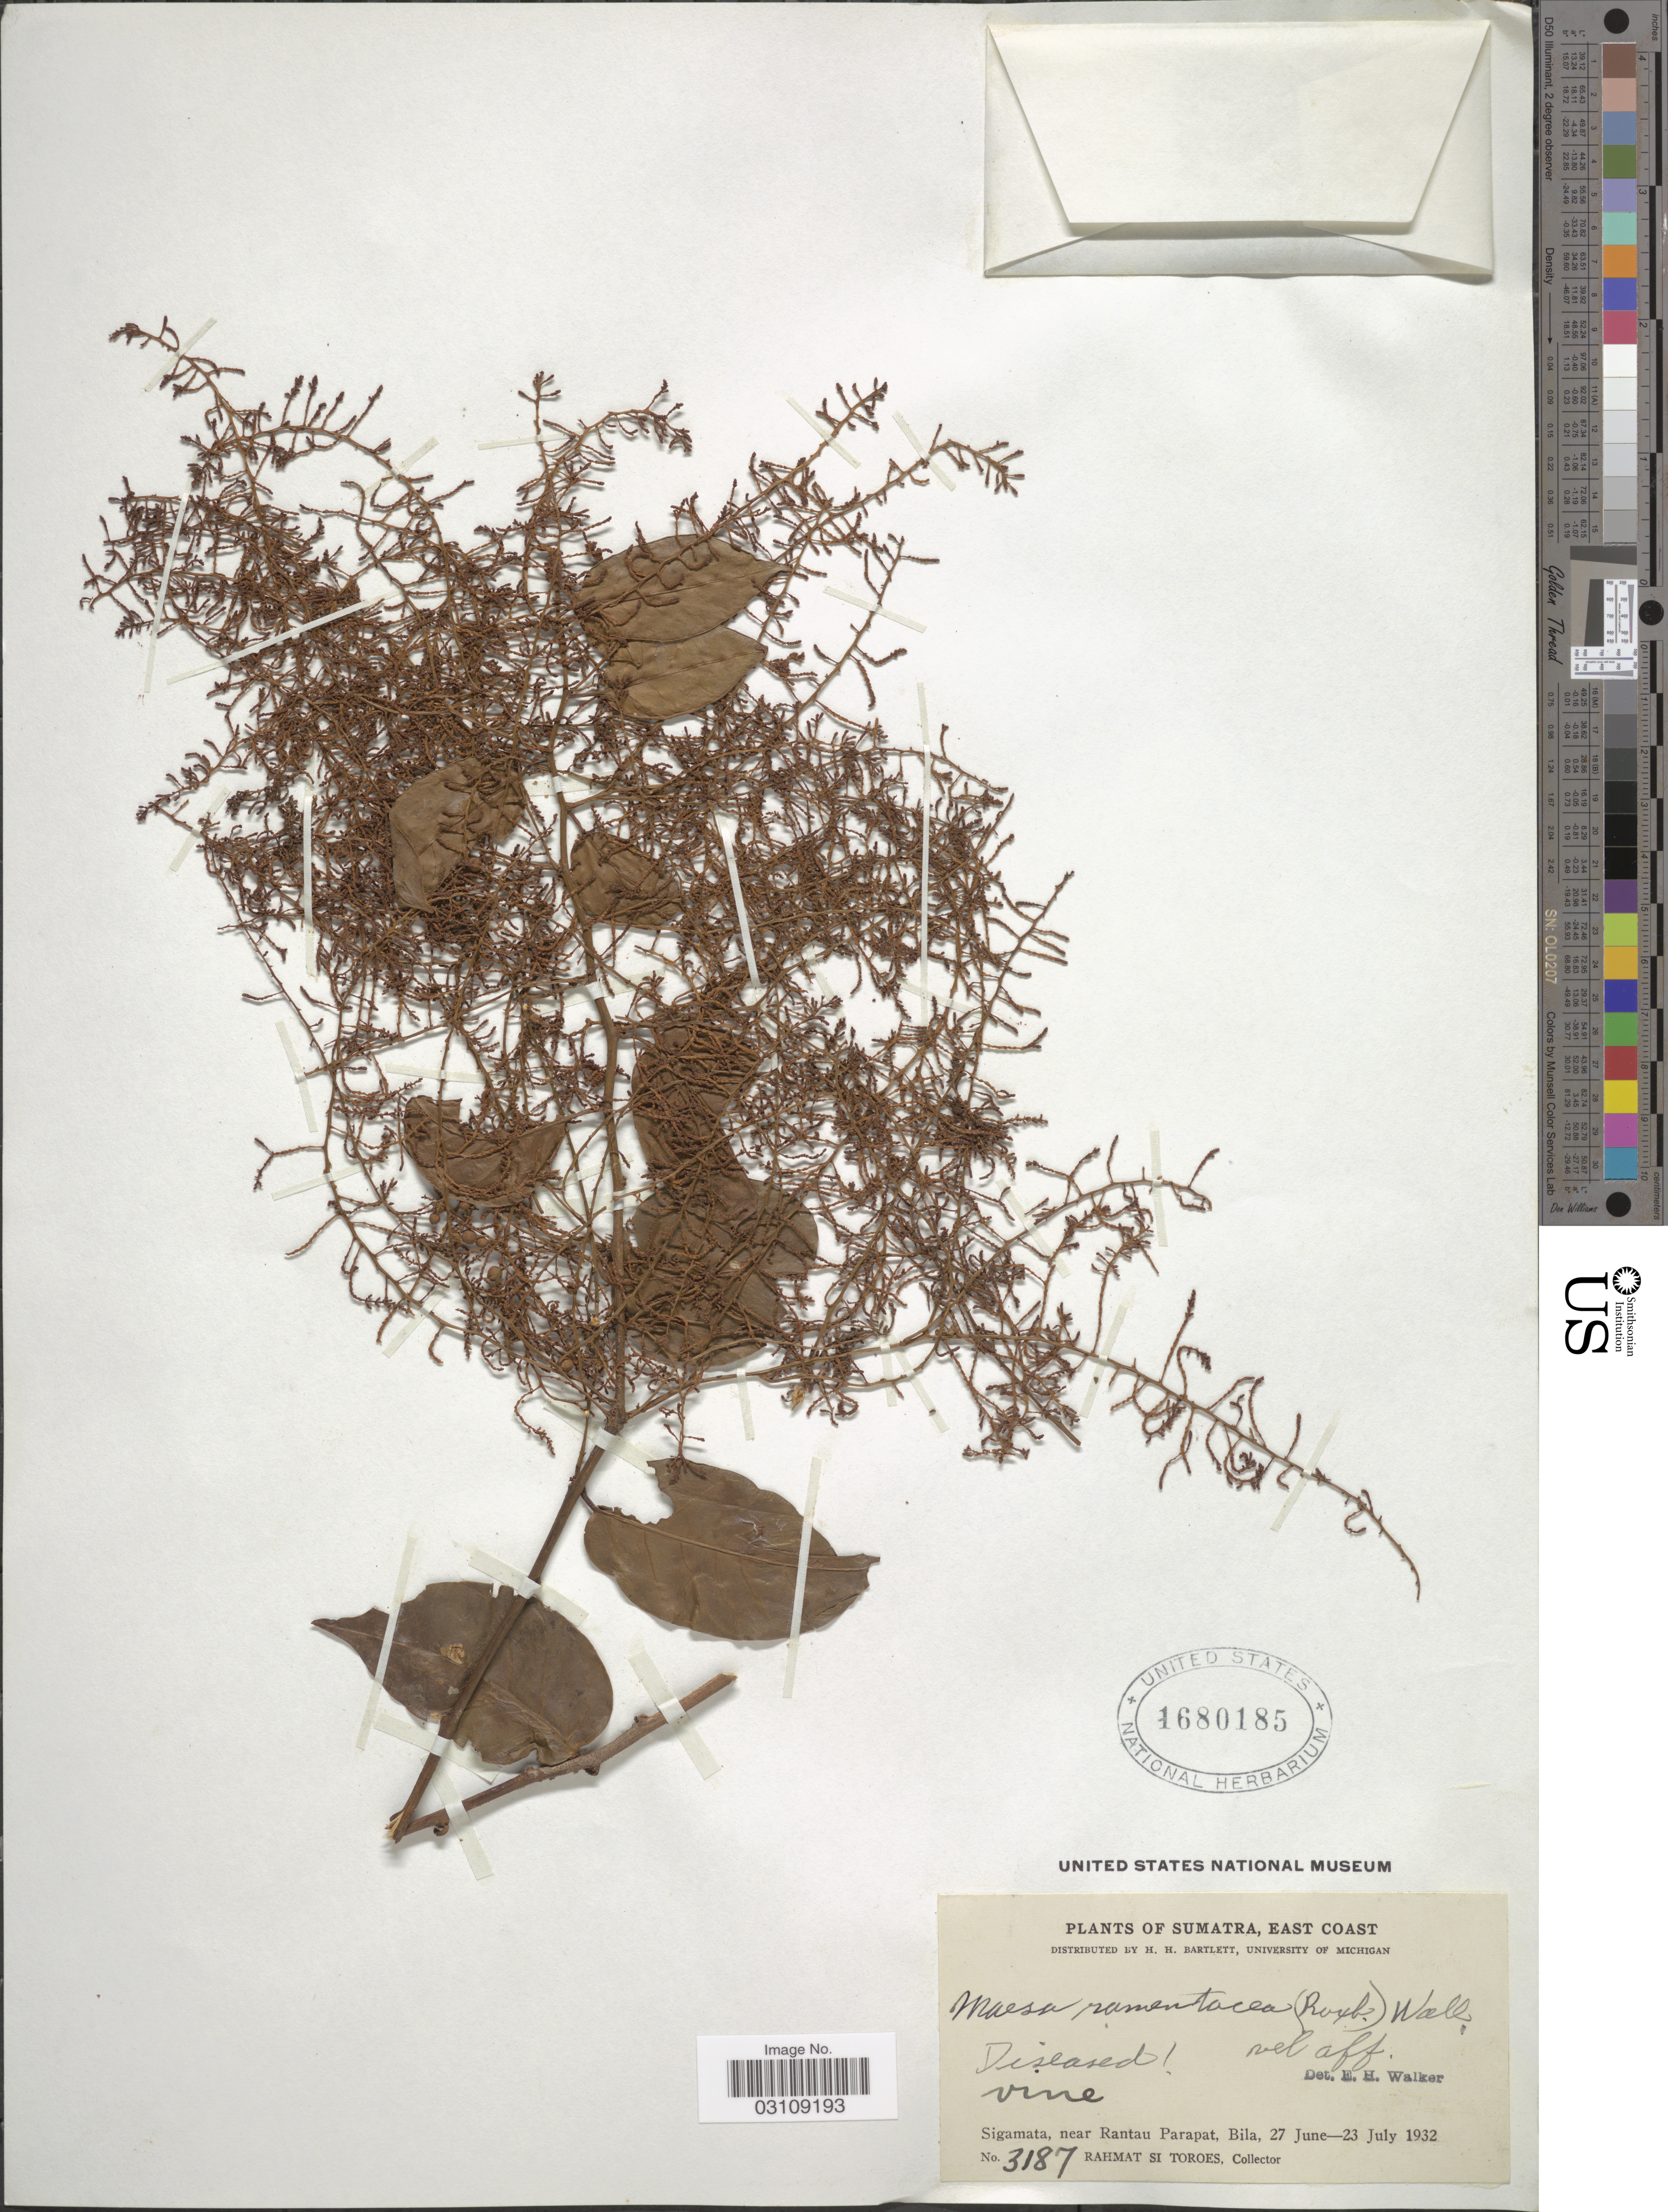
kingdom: Plantae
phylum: Tracheophyta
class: Magnoliopsida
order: Ericales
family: Primulaceae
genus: Maesa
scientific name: Maesa ramentacea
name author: (Roxb.) A. DC.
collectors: Rahmat Si Boeea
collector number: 3187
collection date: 1932-06-27/1932-07-23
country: Indonesia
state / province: Sumatra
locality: East Coast. Sigamata, near Rantau Parapat, Bila.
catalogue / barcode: US 1680185